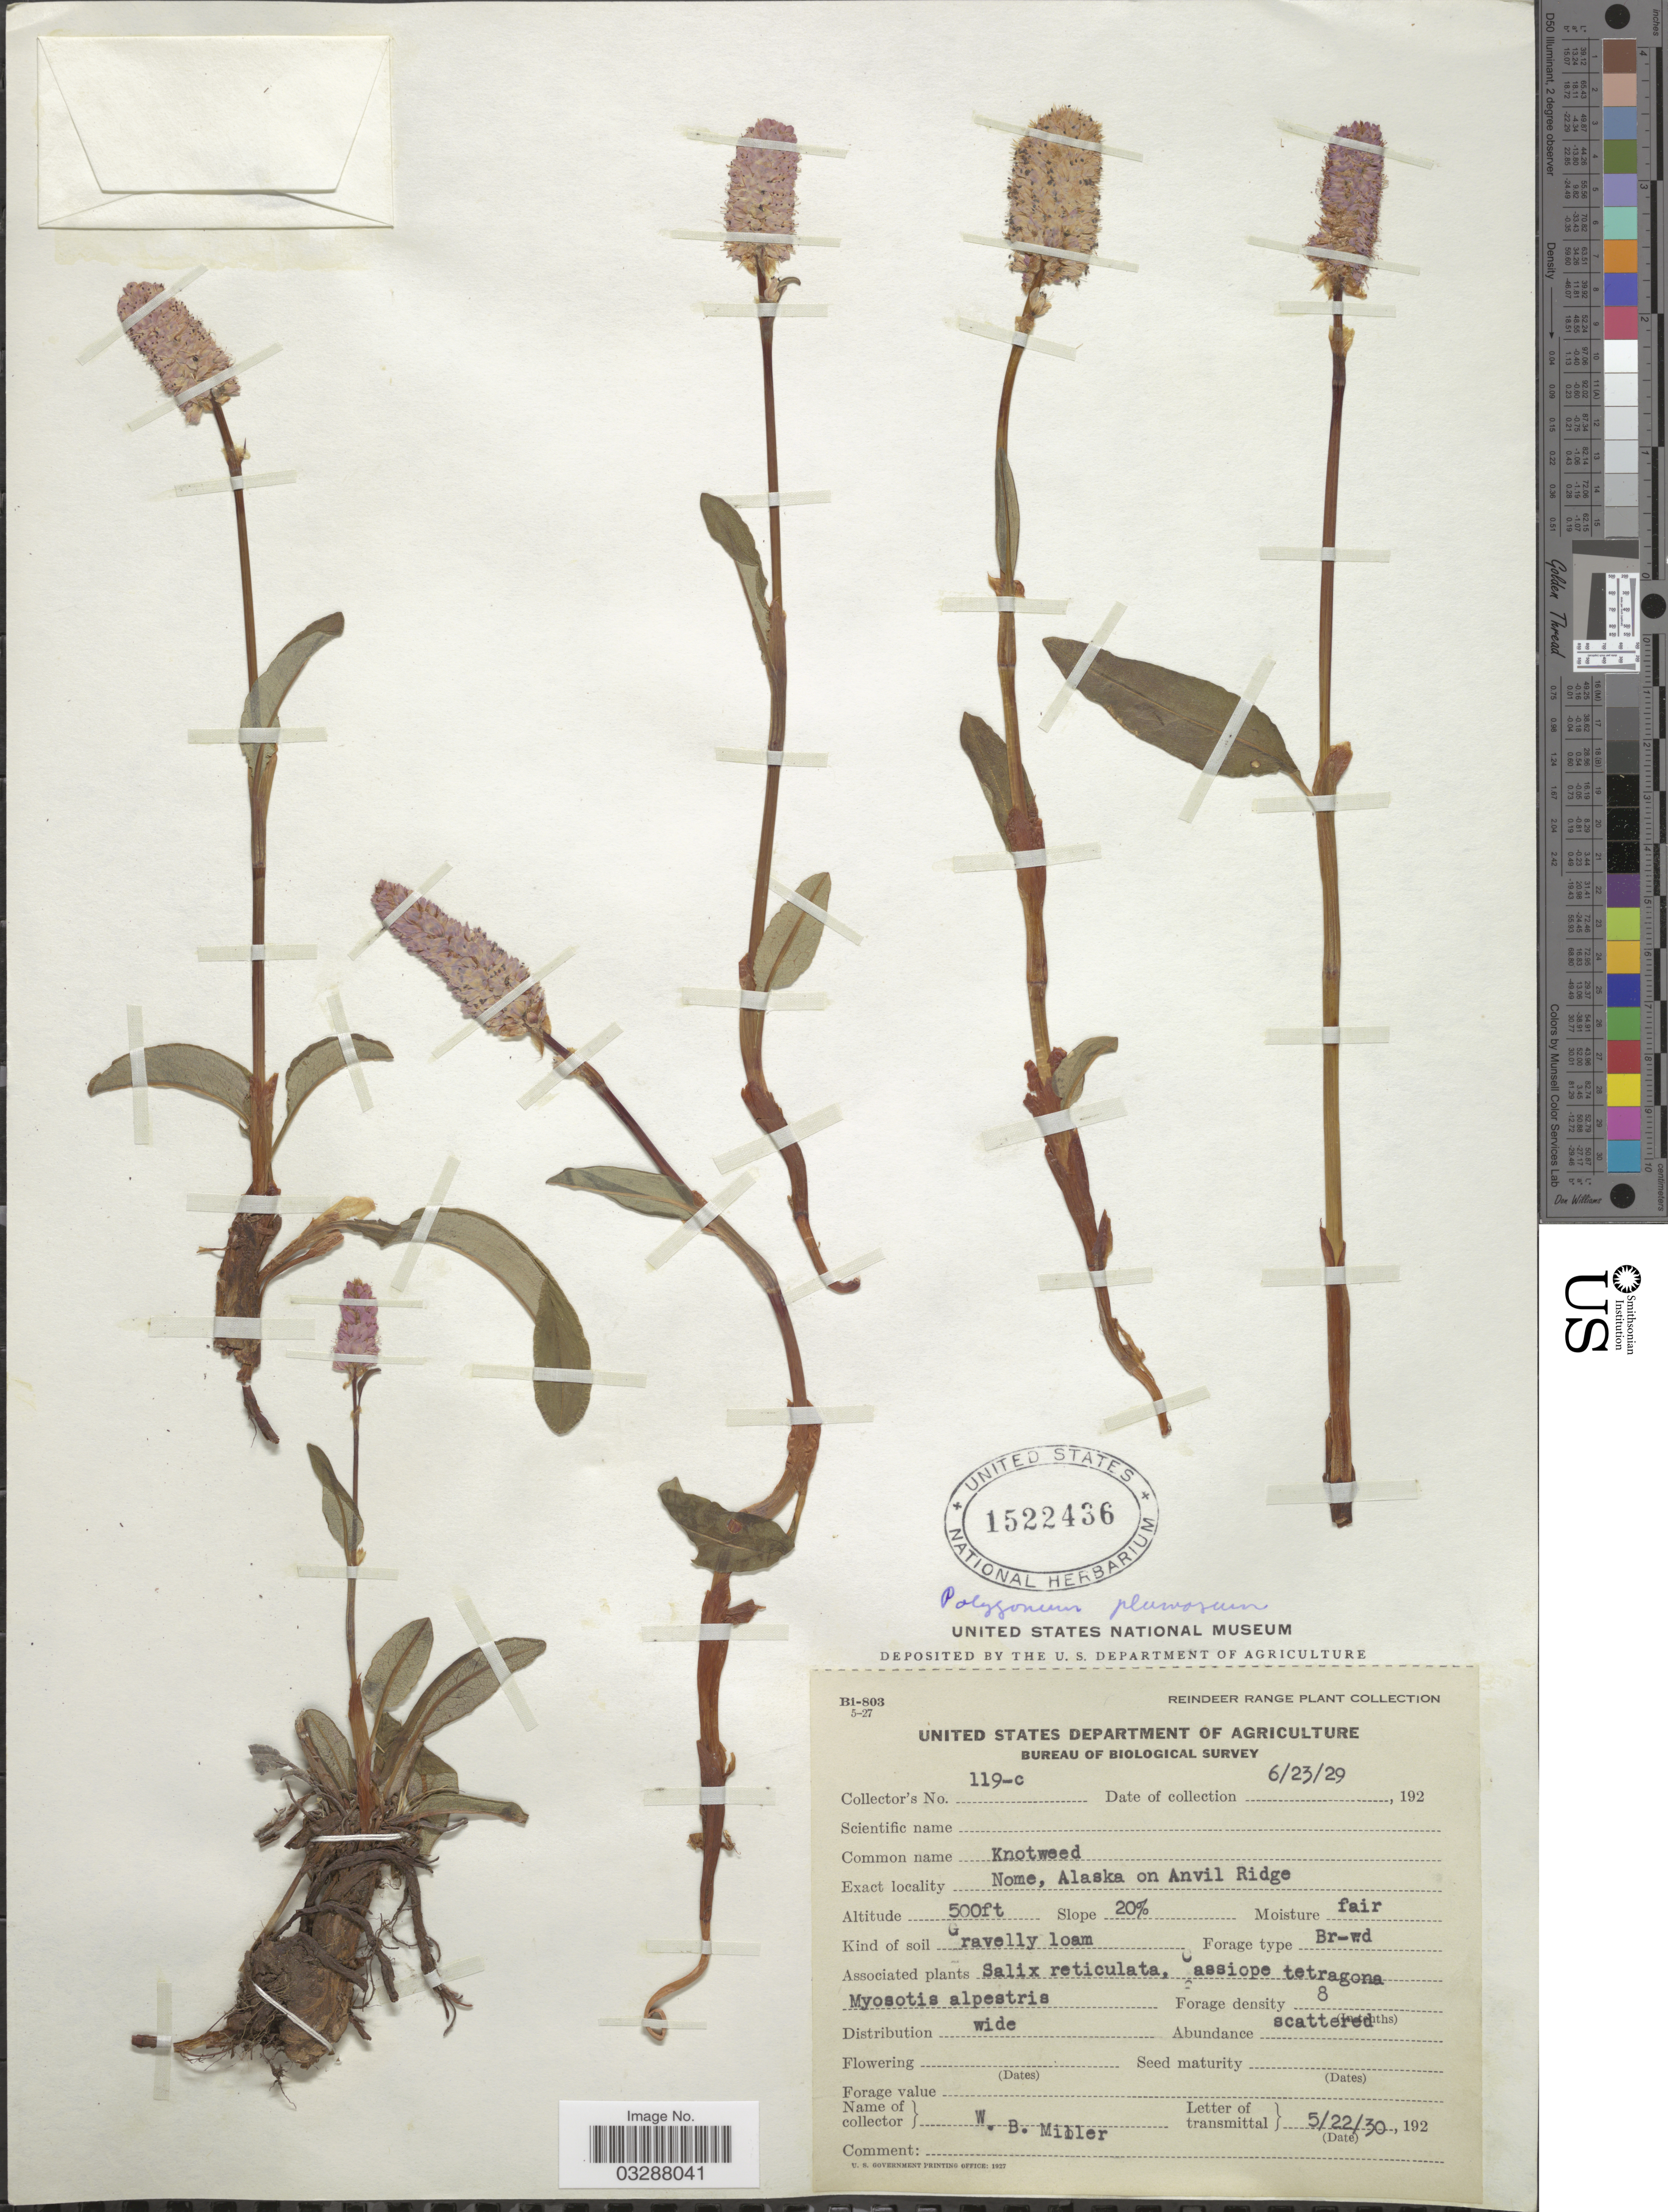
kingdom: Plantae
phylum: Tracheophyta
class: Magnoliopsida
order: Caryophyllales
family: Polygonaceae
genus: Bistorta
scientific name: Bistorta plumosa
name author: (Small) Greene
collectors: W. Miller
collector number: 119-c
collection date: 1929-06-23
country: United States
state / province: Alaska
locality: Nome, Alaska on Anvil Ridge.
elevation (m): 152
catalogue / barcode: US 1522436